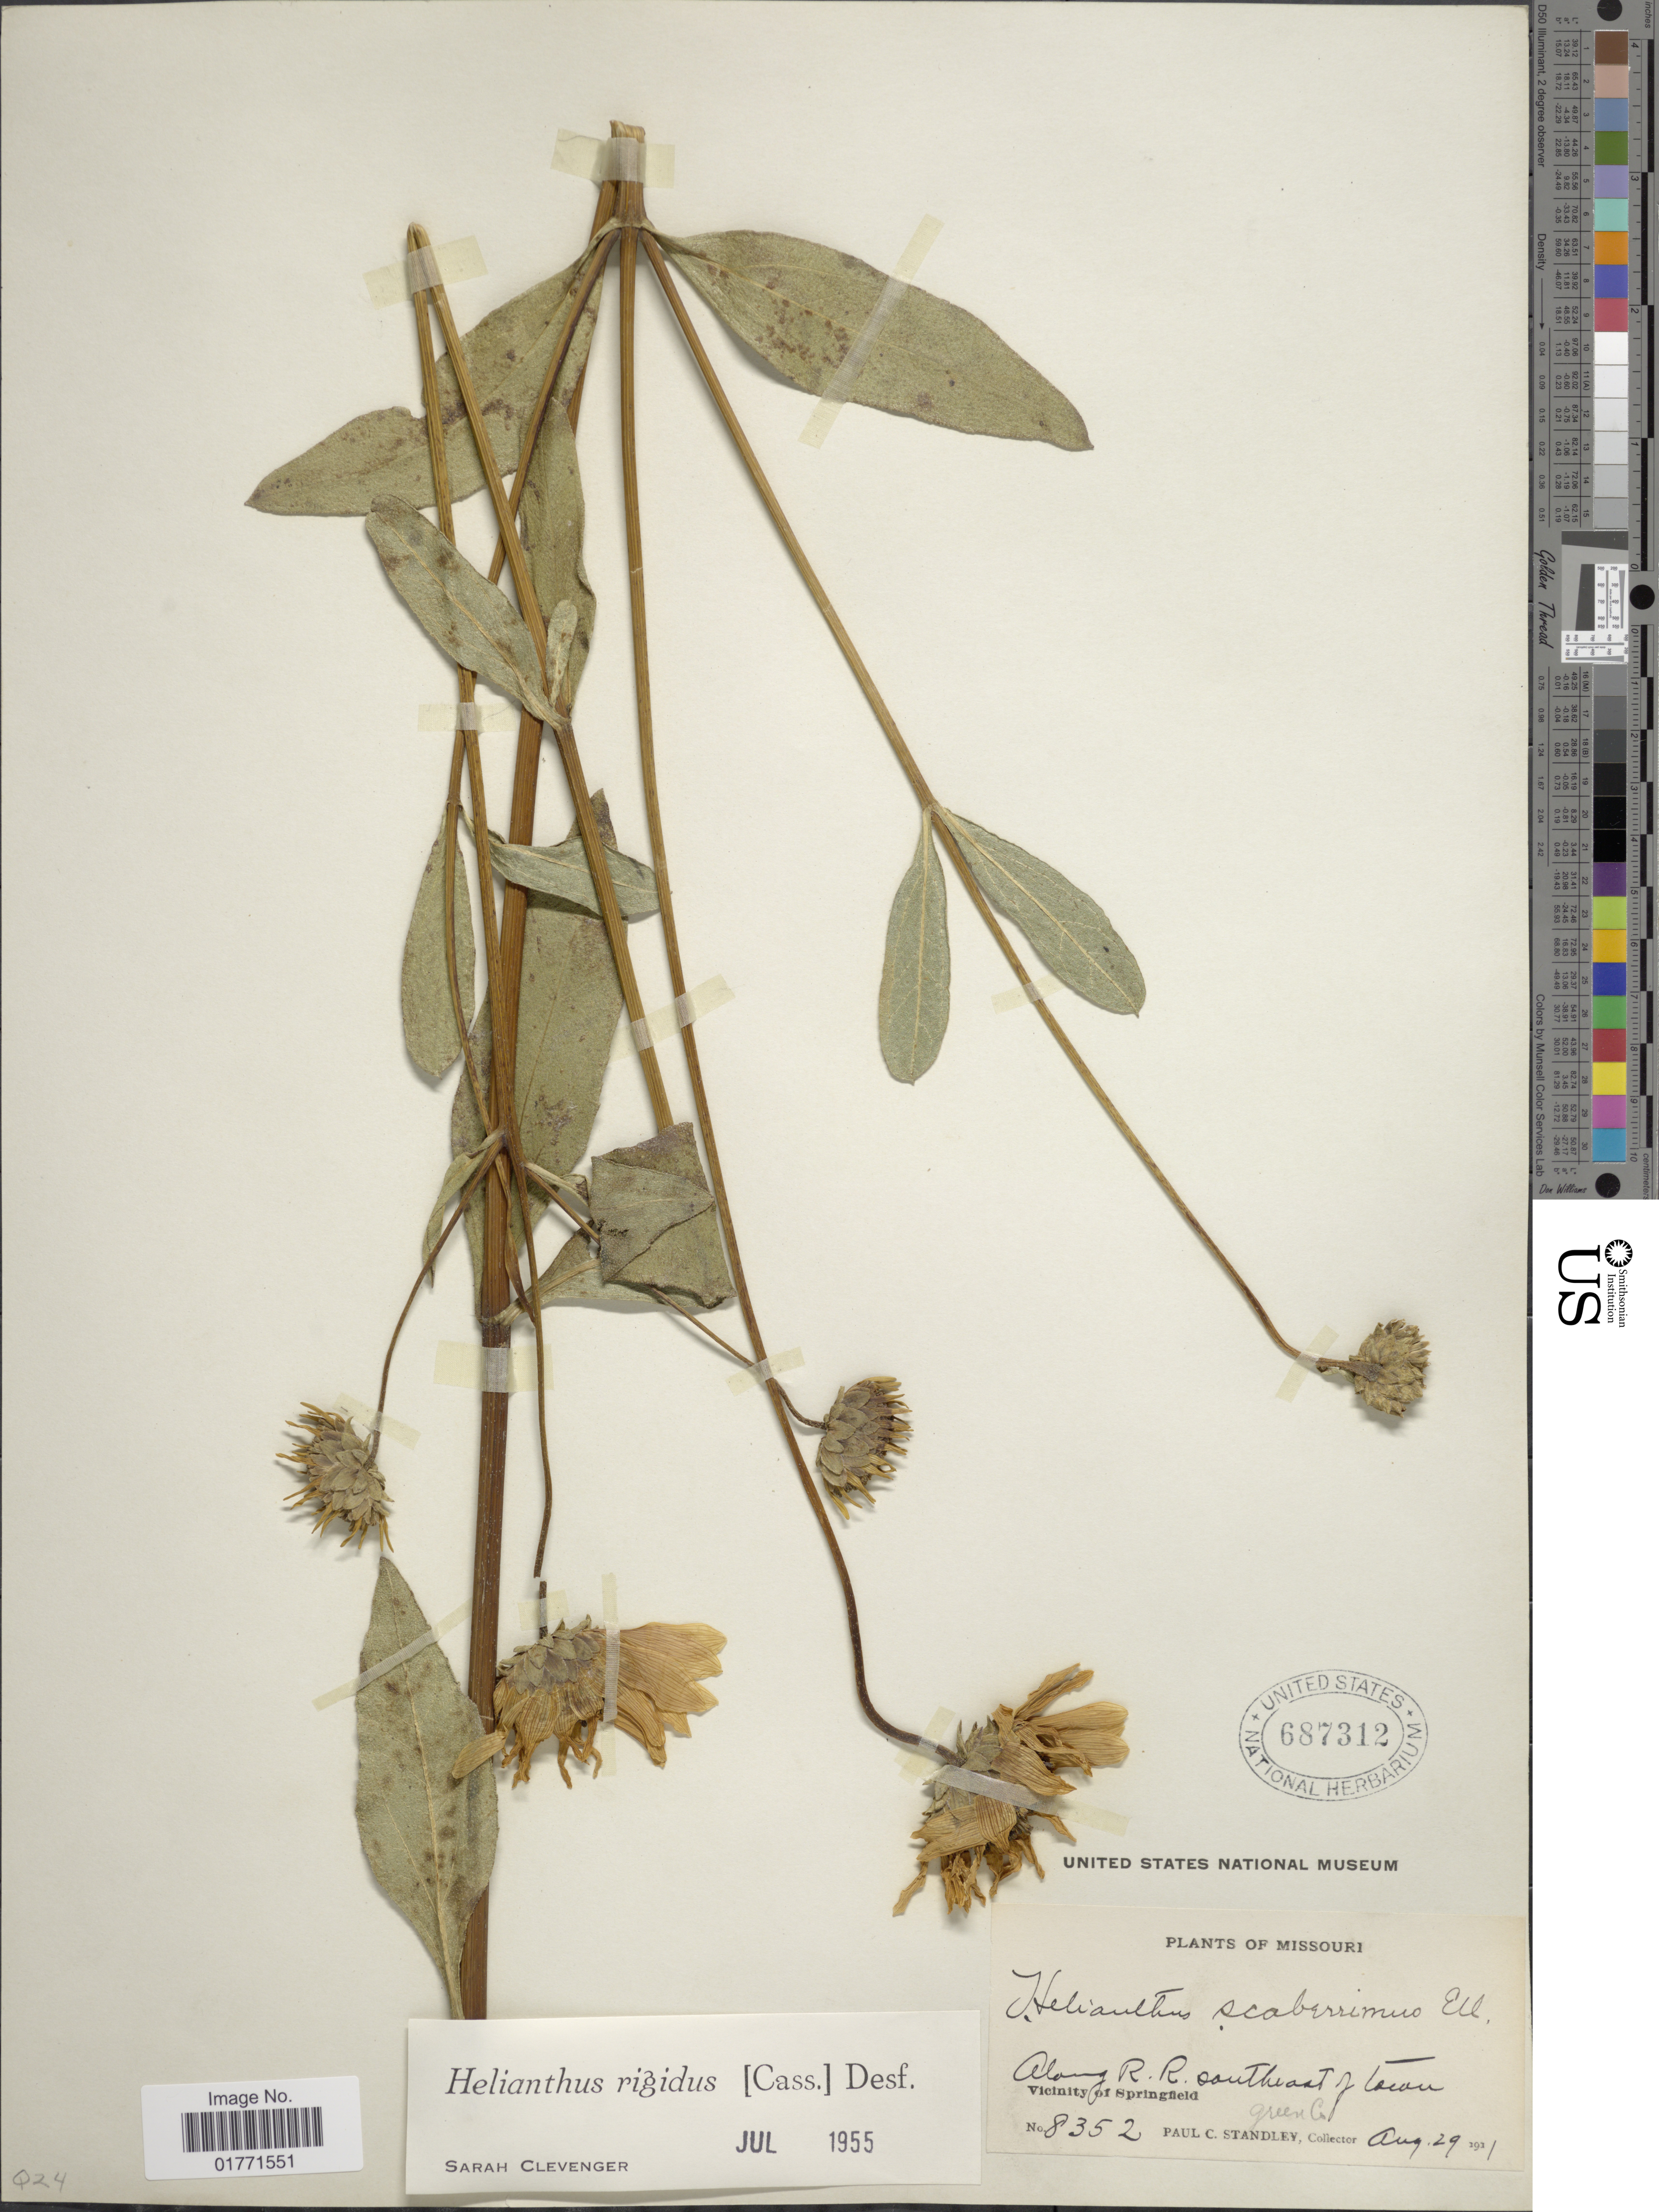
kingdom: Plantae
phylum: Tracheophyta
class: Magnoliopsida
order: Asterales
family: Asteraceae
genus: Helianthus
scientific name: Helianthus rigidus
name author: (Cass.) Desf.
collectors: P. C. Standley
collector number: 8352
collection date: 1931-08-29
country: United States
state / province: Missouri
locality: Along R. R. southeast of town. Vicinity of Springfield.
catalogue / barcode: US 687312